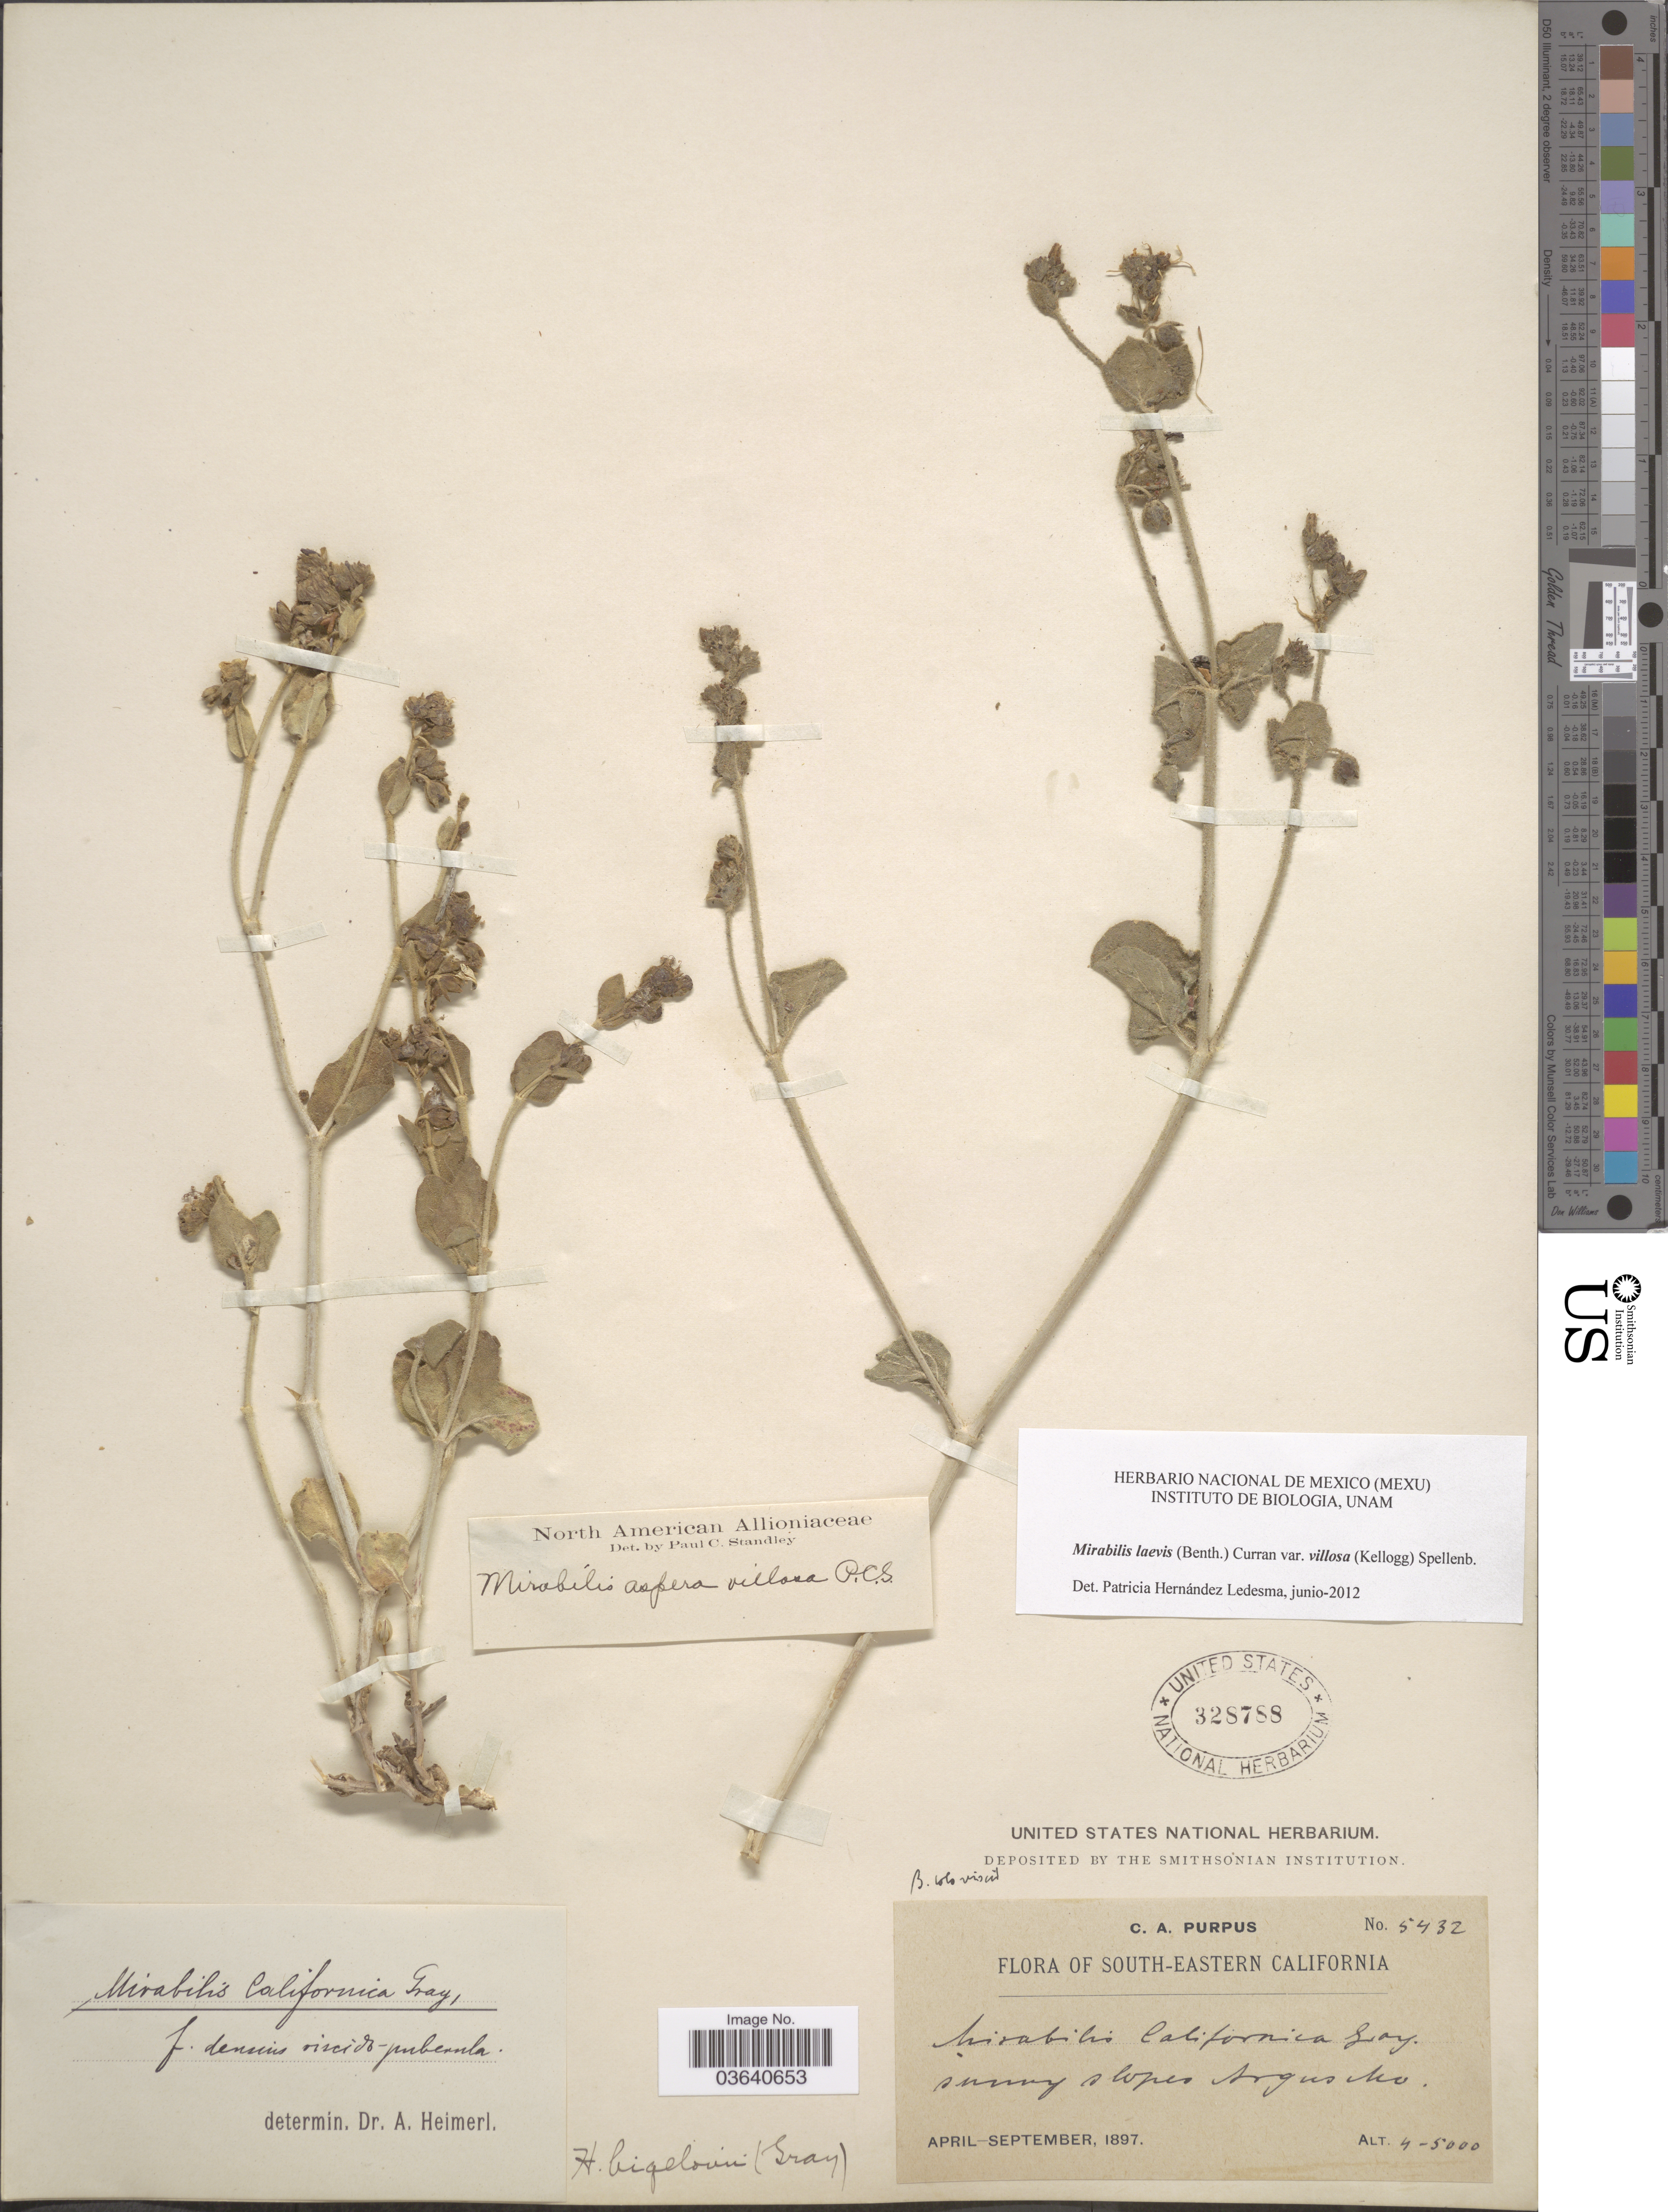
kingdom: Plantae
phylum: Tracheophyta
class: Magnoliopsida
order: Caryophyllales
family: Nyctaginaceae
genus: Mirabilis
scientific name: Mirabilis laevis var. villosa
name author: (Kellogg) Spellenb.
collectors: C. A. Purpus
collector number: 5432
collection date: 1897-04/1897-09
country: United States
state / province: California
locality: South-eastern California. Sunny slopes Argus Mo.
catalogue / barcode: US 328788